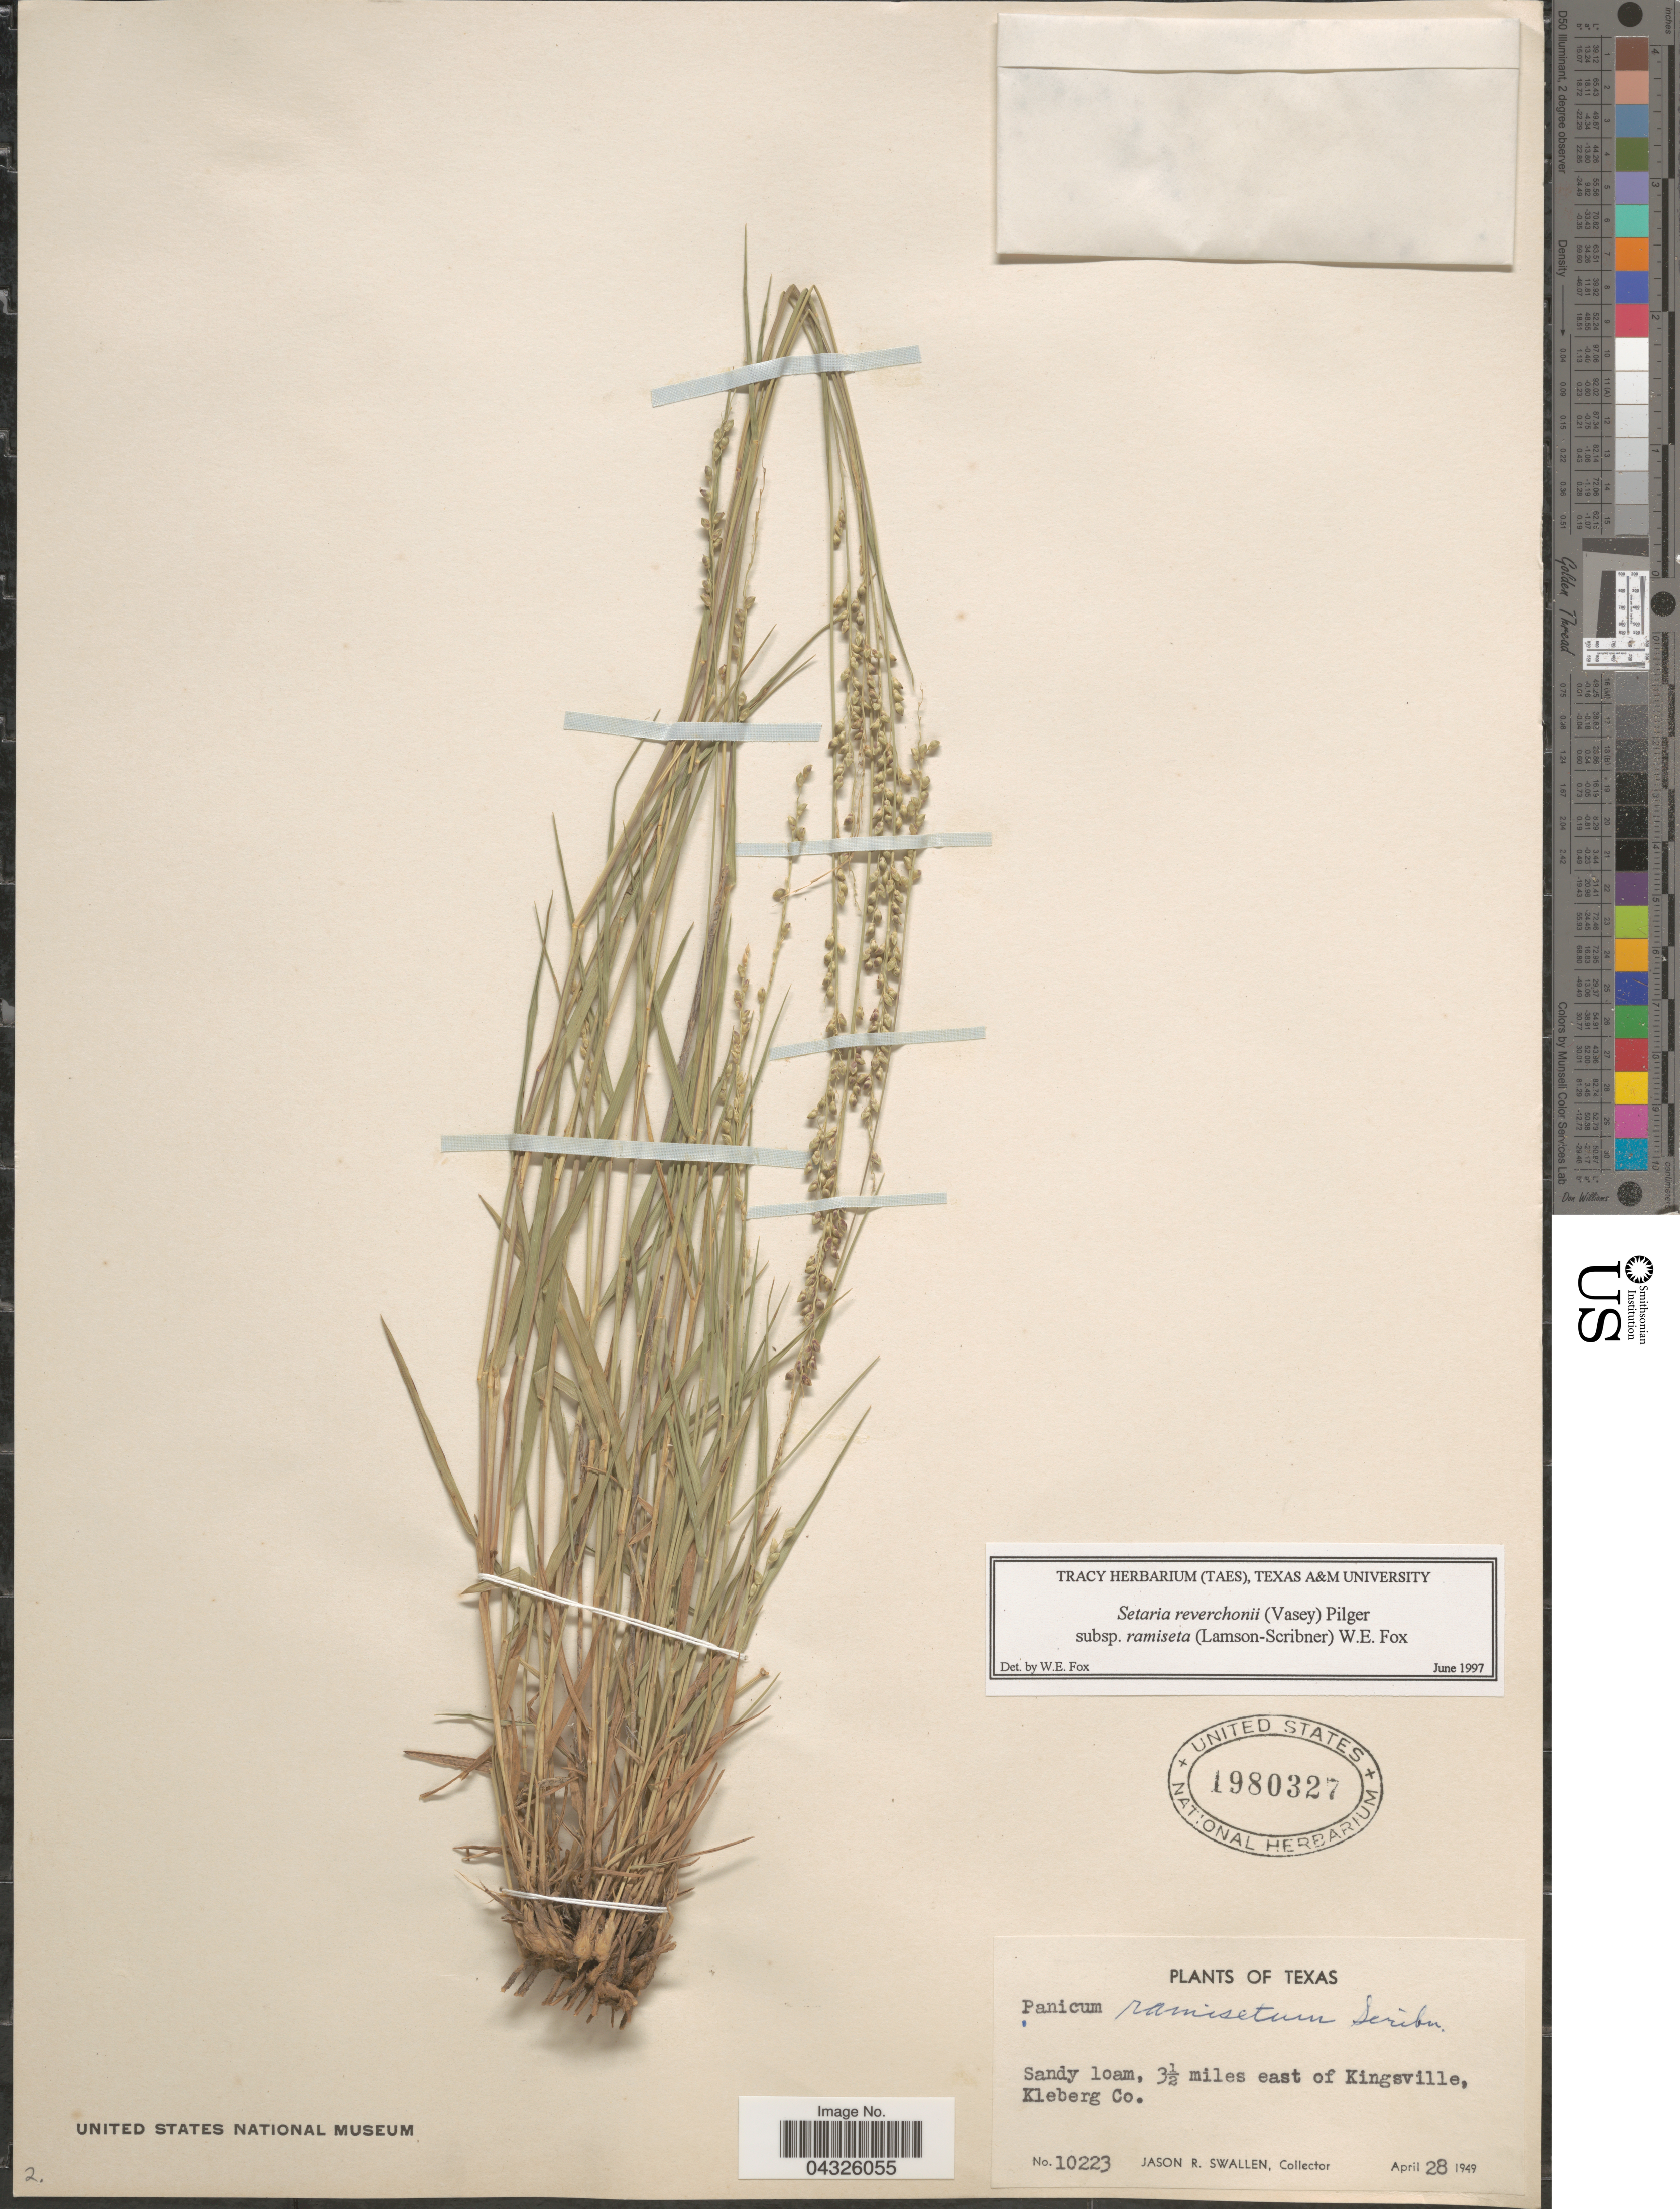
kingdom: Plantae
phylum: Tracheophyta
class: Liliopsida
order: Poales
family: Poaceae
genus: Setaria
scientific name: Setaria reverchonii subsp. ramiseta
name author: (Scribn.) W.E. Fox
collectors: J. R. Swallen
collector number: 10223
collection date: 1949-04-28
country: United States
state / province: Texas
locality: Sandy loam, 3½ miles east of Kingsville, Kleberg Co.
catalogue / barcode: US 1980327